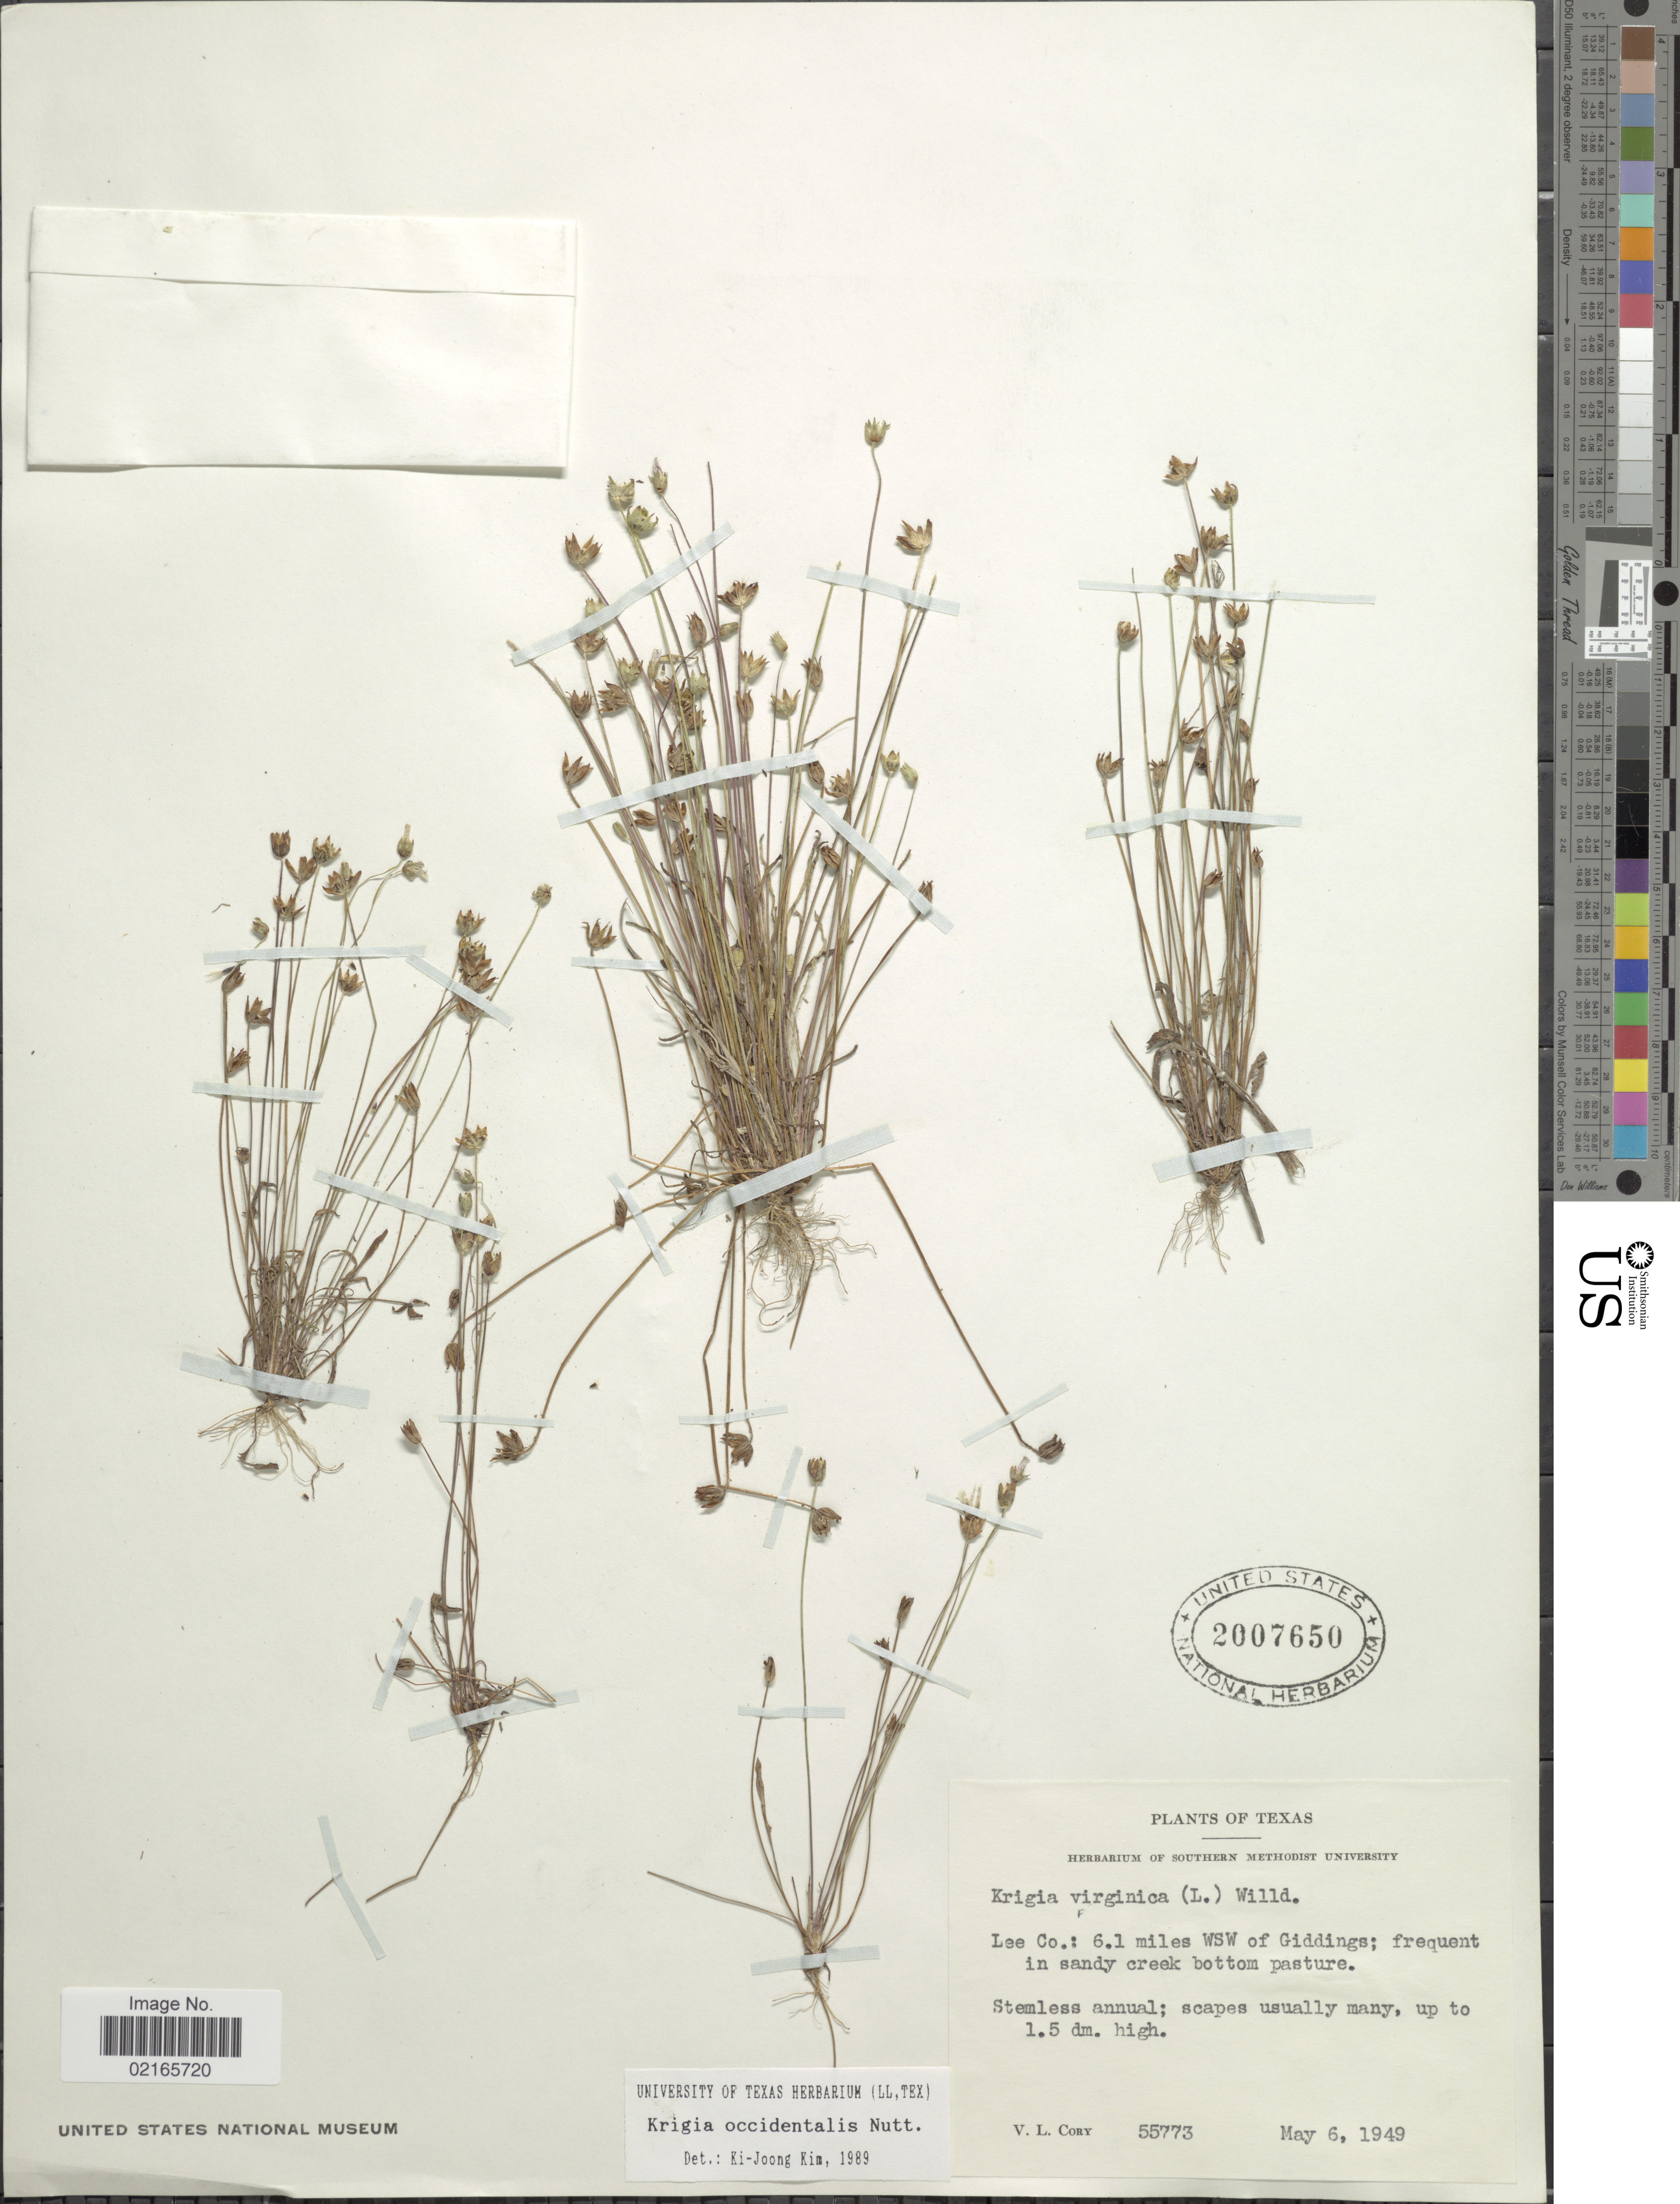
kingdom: Plantae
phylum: Tracheophyta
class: Magnoliopsida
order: Asterales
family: Asteraceae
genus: Krigia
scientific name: Krigia occidentalis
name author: Nutt.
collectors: V. Cory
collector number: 55773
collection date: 1949-05-06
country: United States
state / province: Texas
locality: Lee Co.: 6.1 miles WSW of Giddings; frequent in sandy creek bottom pasture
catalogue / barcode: US 2007650